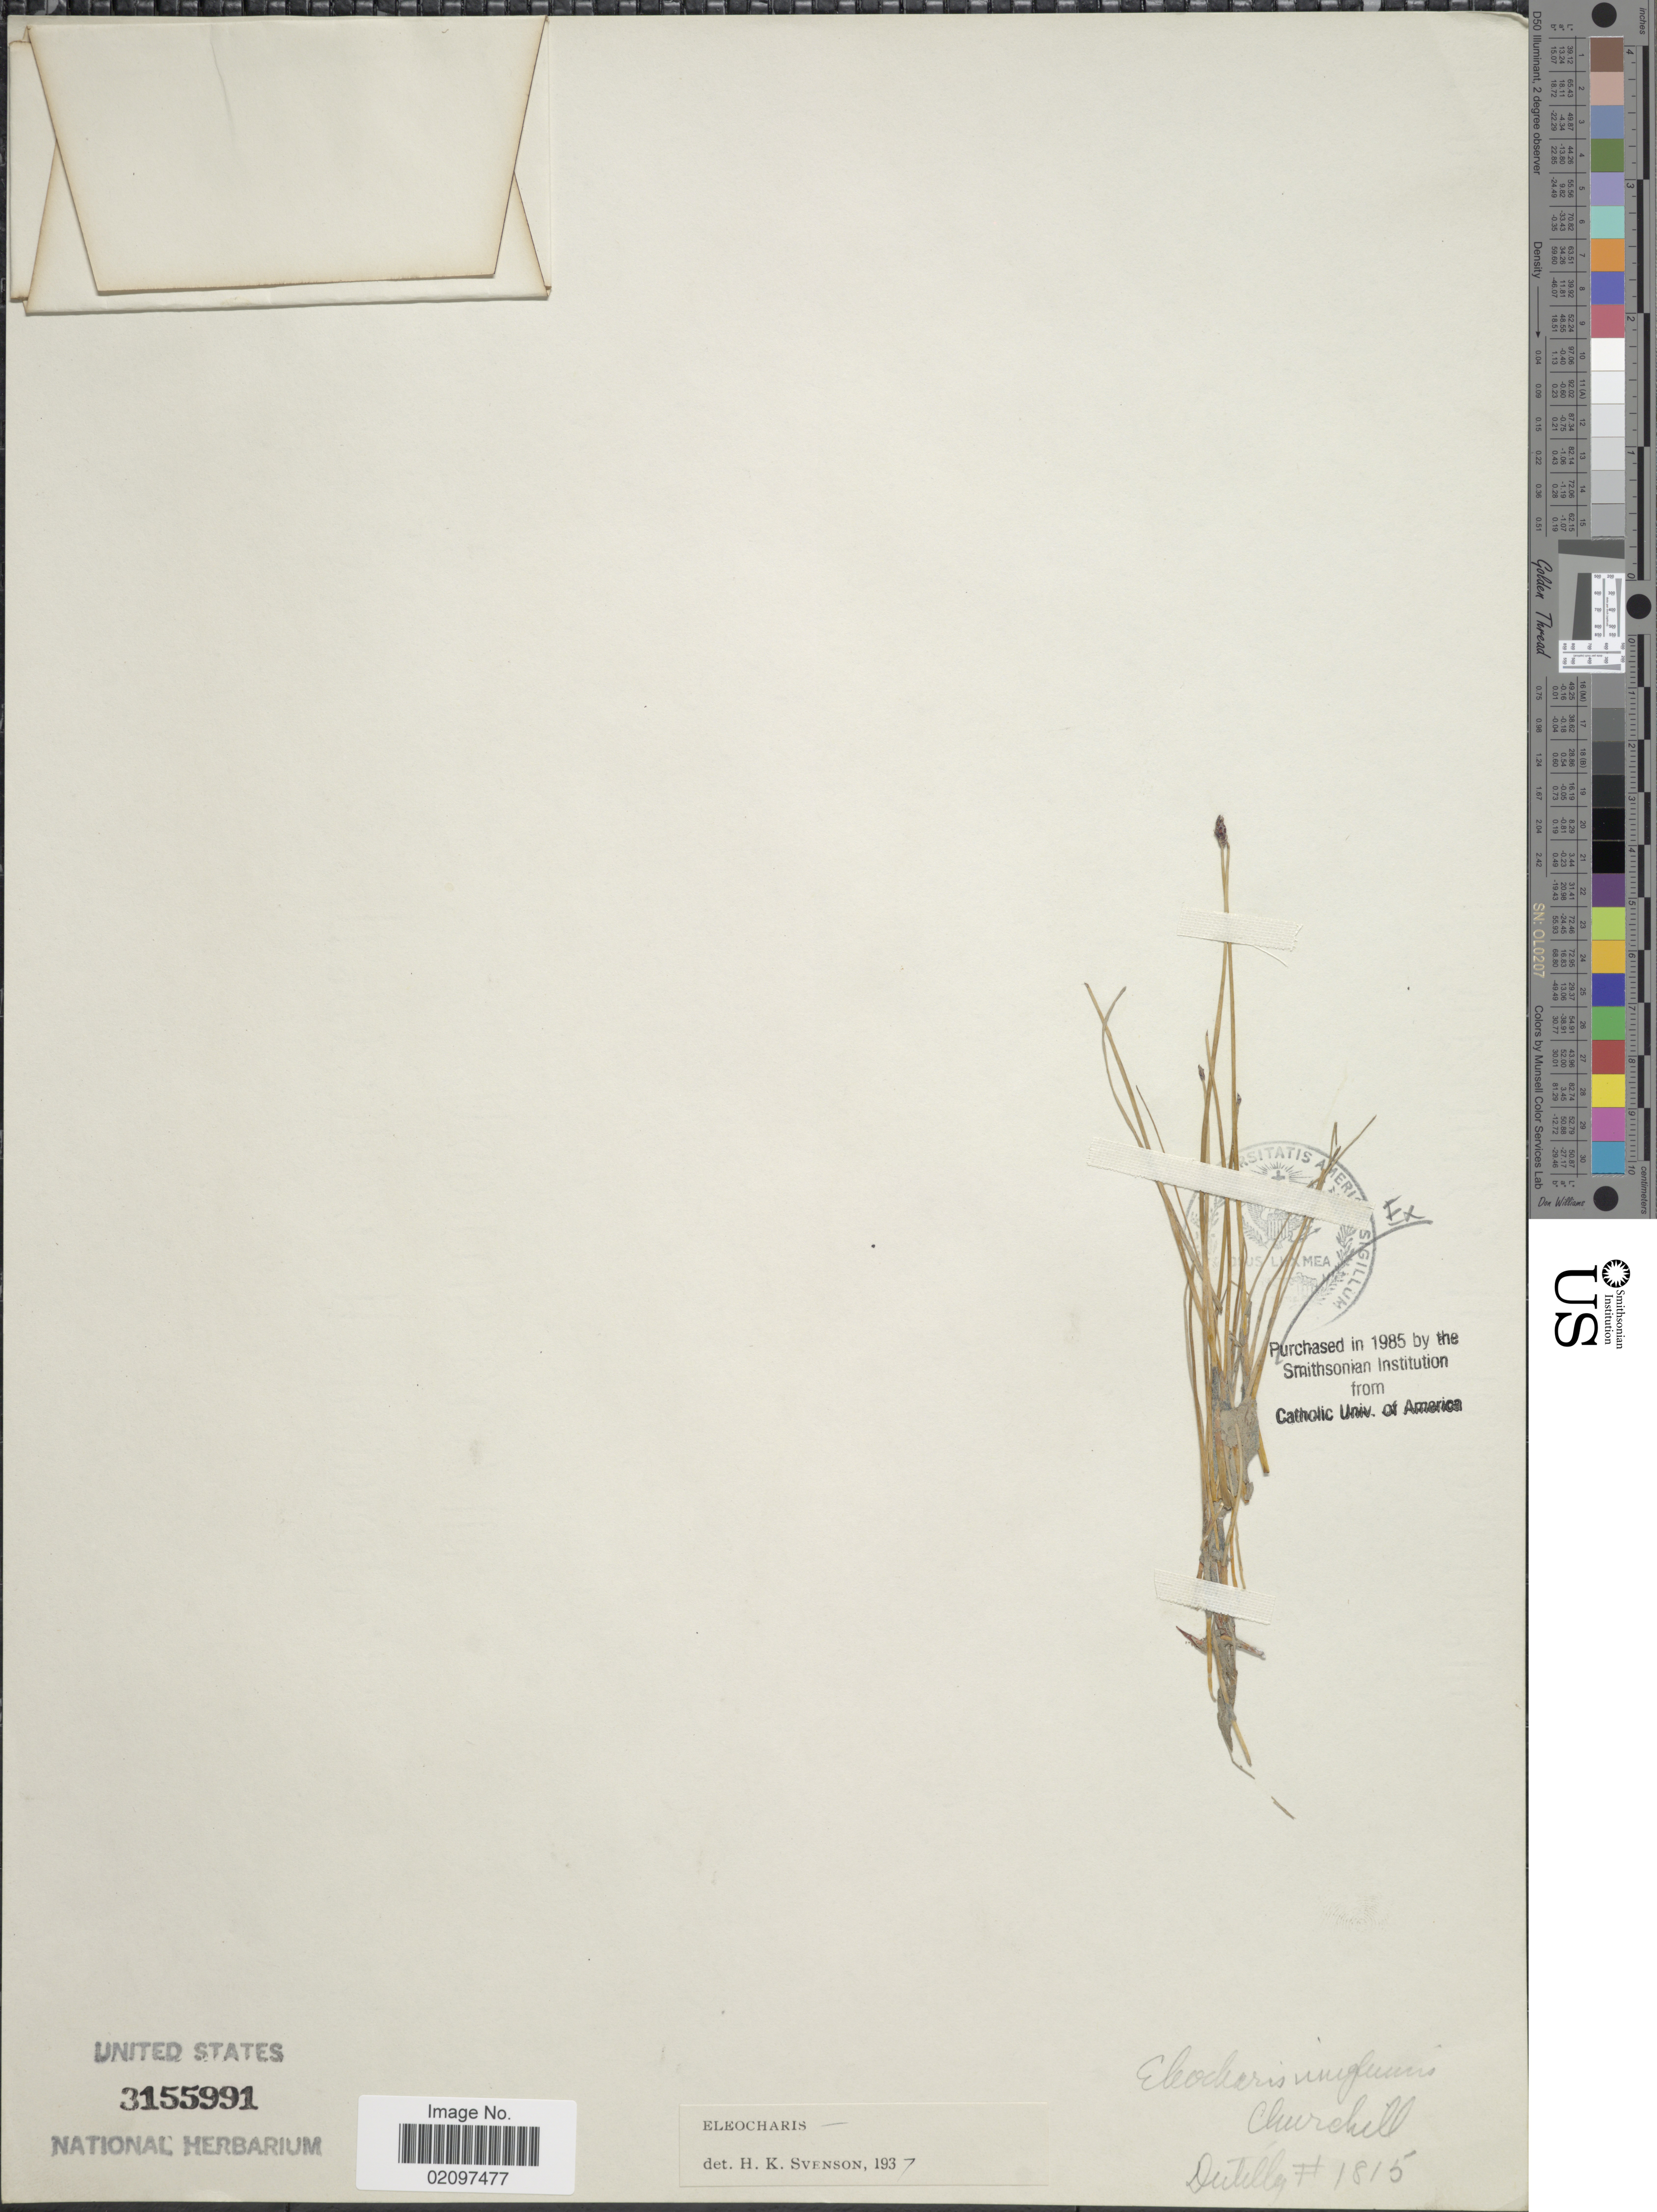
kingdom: Plantae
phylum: Tracheophyta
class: Liliopsida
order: Poales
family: Cyperaceae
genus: Eleocharis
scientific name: Eleocharis uniglumis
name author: (Link) Schult.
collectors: -. Dutilly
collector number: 1815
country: Canada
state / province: Quebec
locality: Churchill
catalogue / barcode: US 3155991